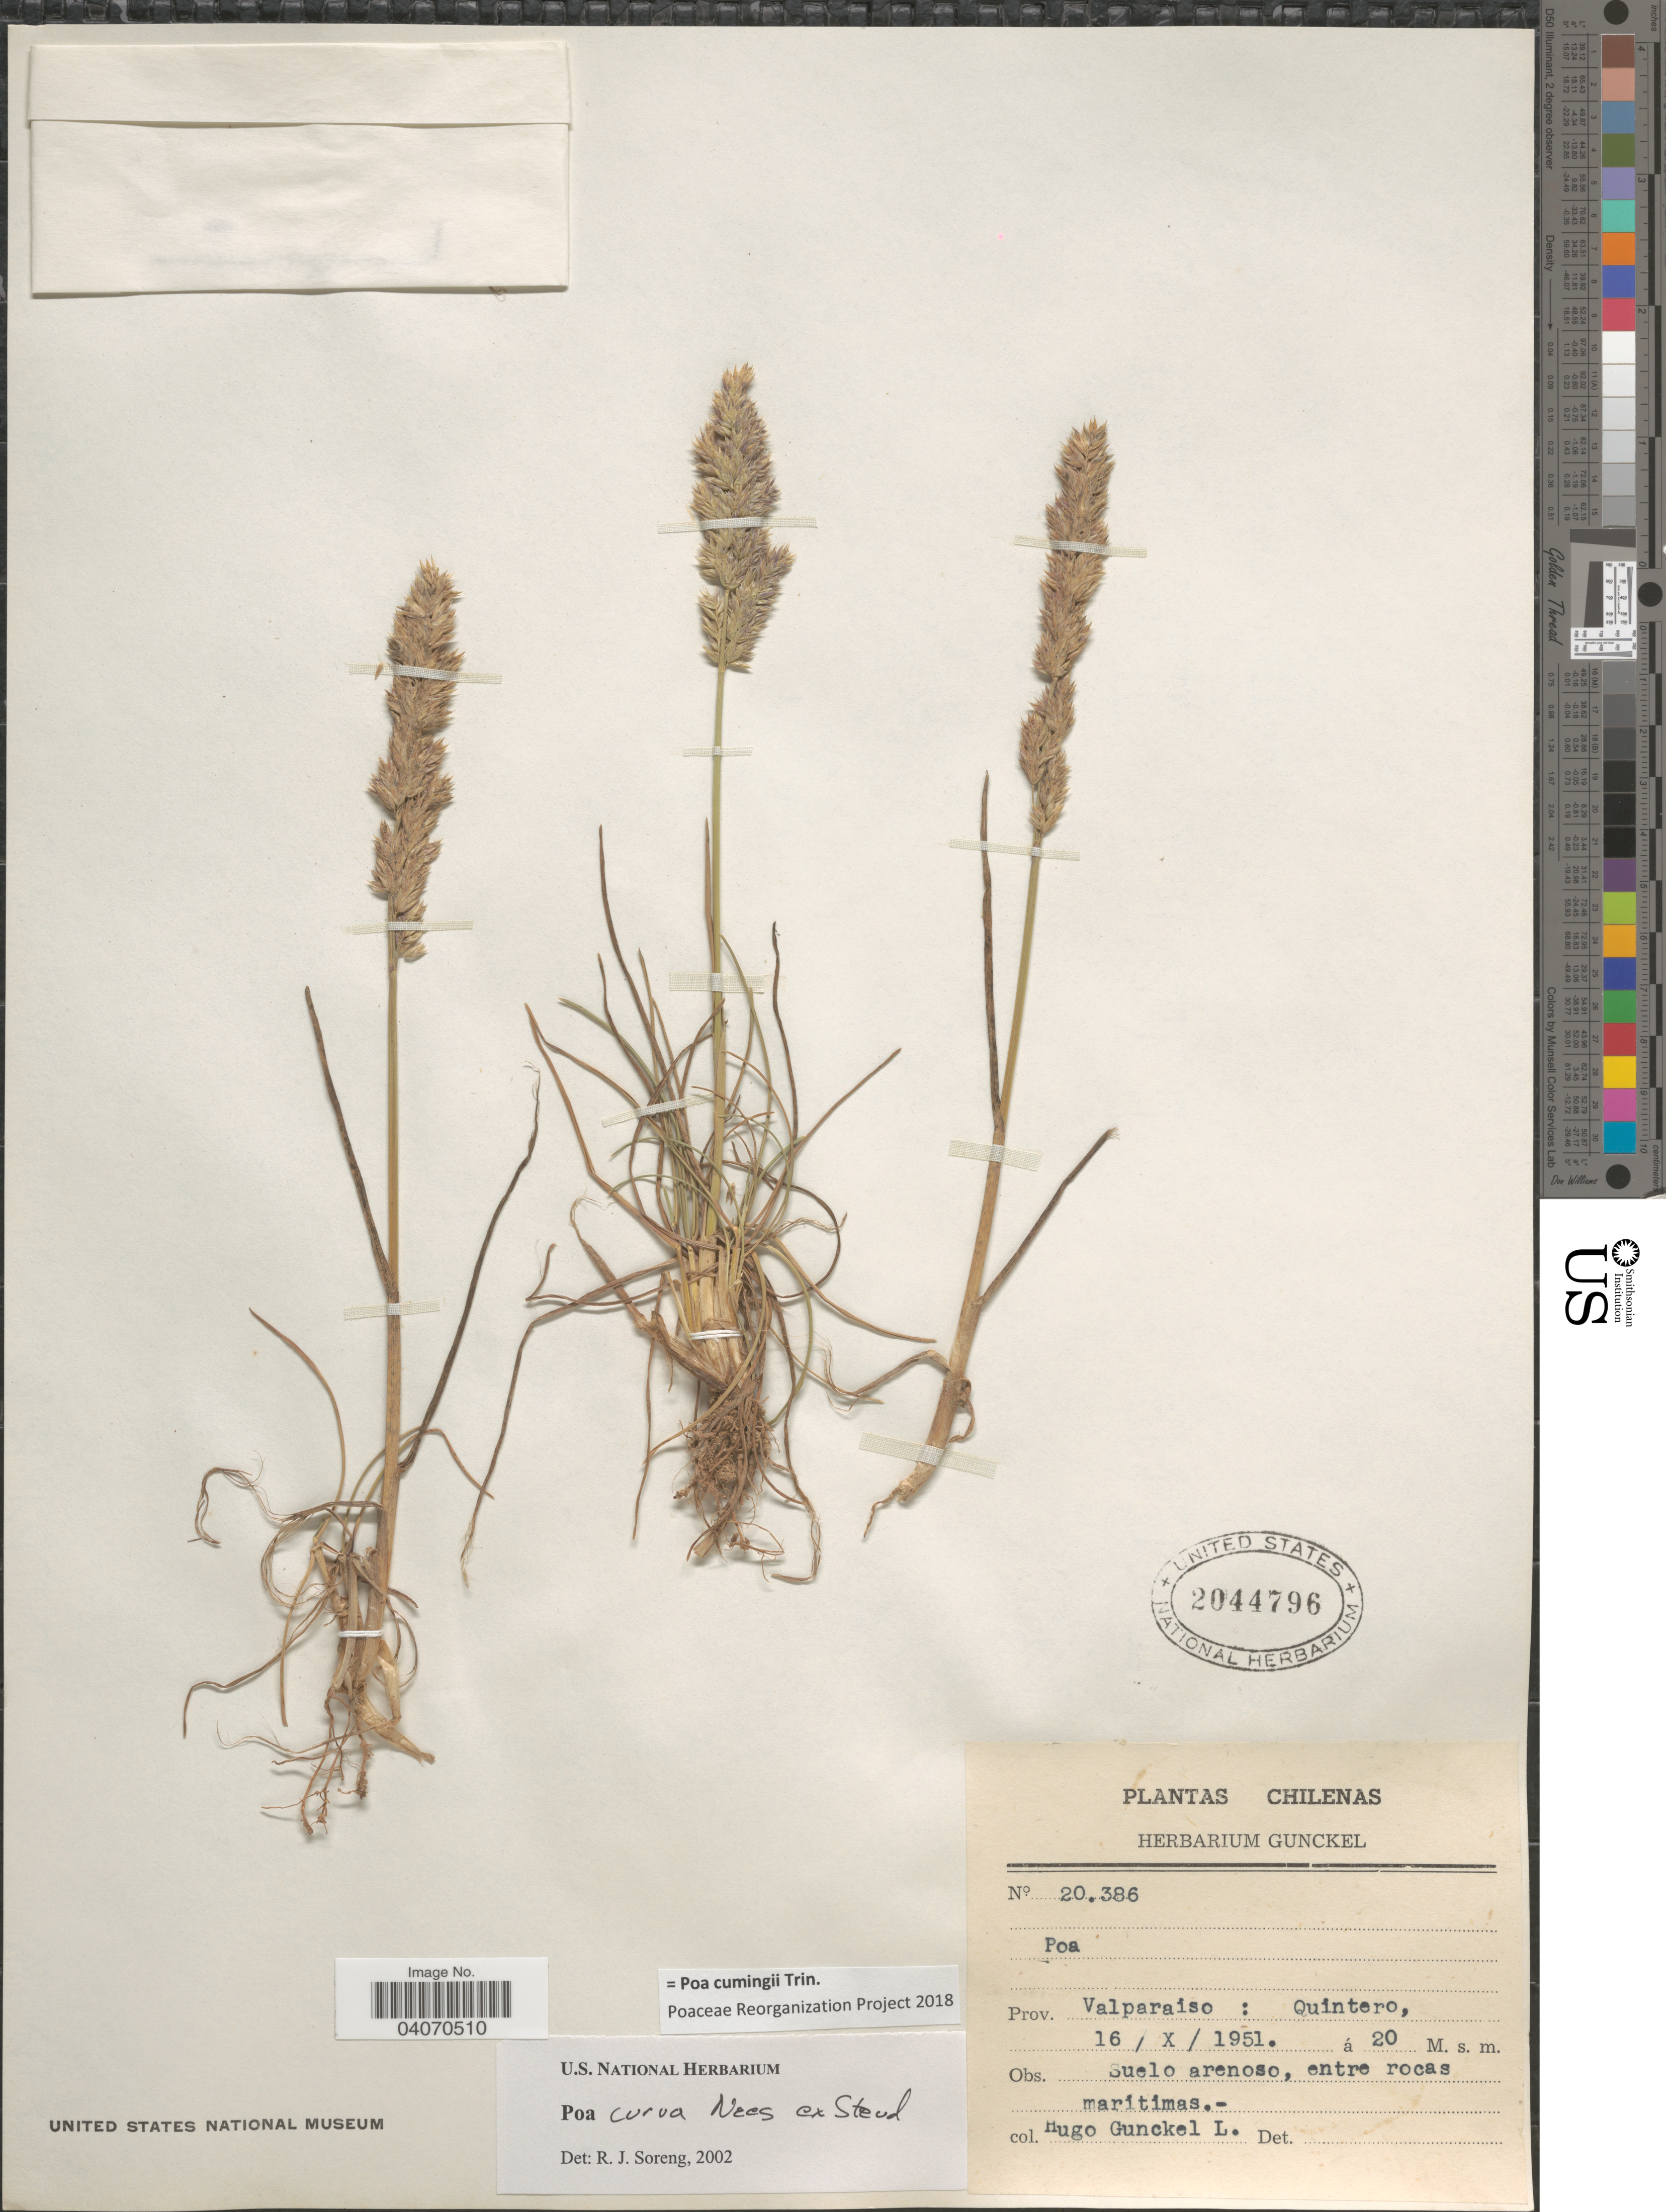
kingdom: Plantae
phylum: Tracheophyta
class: Liliopsida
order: Poales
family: Poaceae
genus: Poa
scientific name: Poa cumingii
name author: Trin.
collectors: H. Gunckel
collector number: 20386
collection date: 1951-10-16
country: Chile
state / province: Valparaíso (V)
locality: Prov. Valparaiso : Quintero.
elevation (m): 20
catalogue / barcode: US 2044796